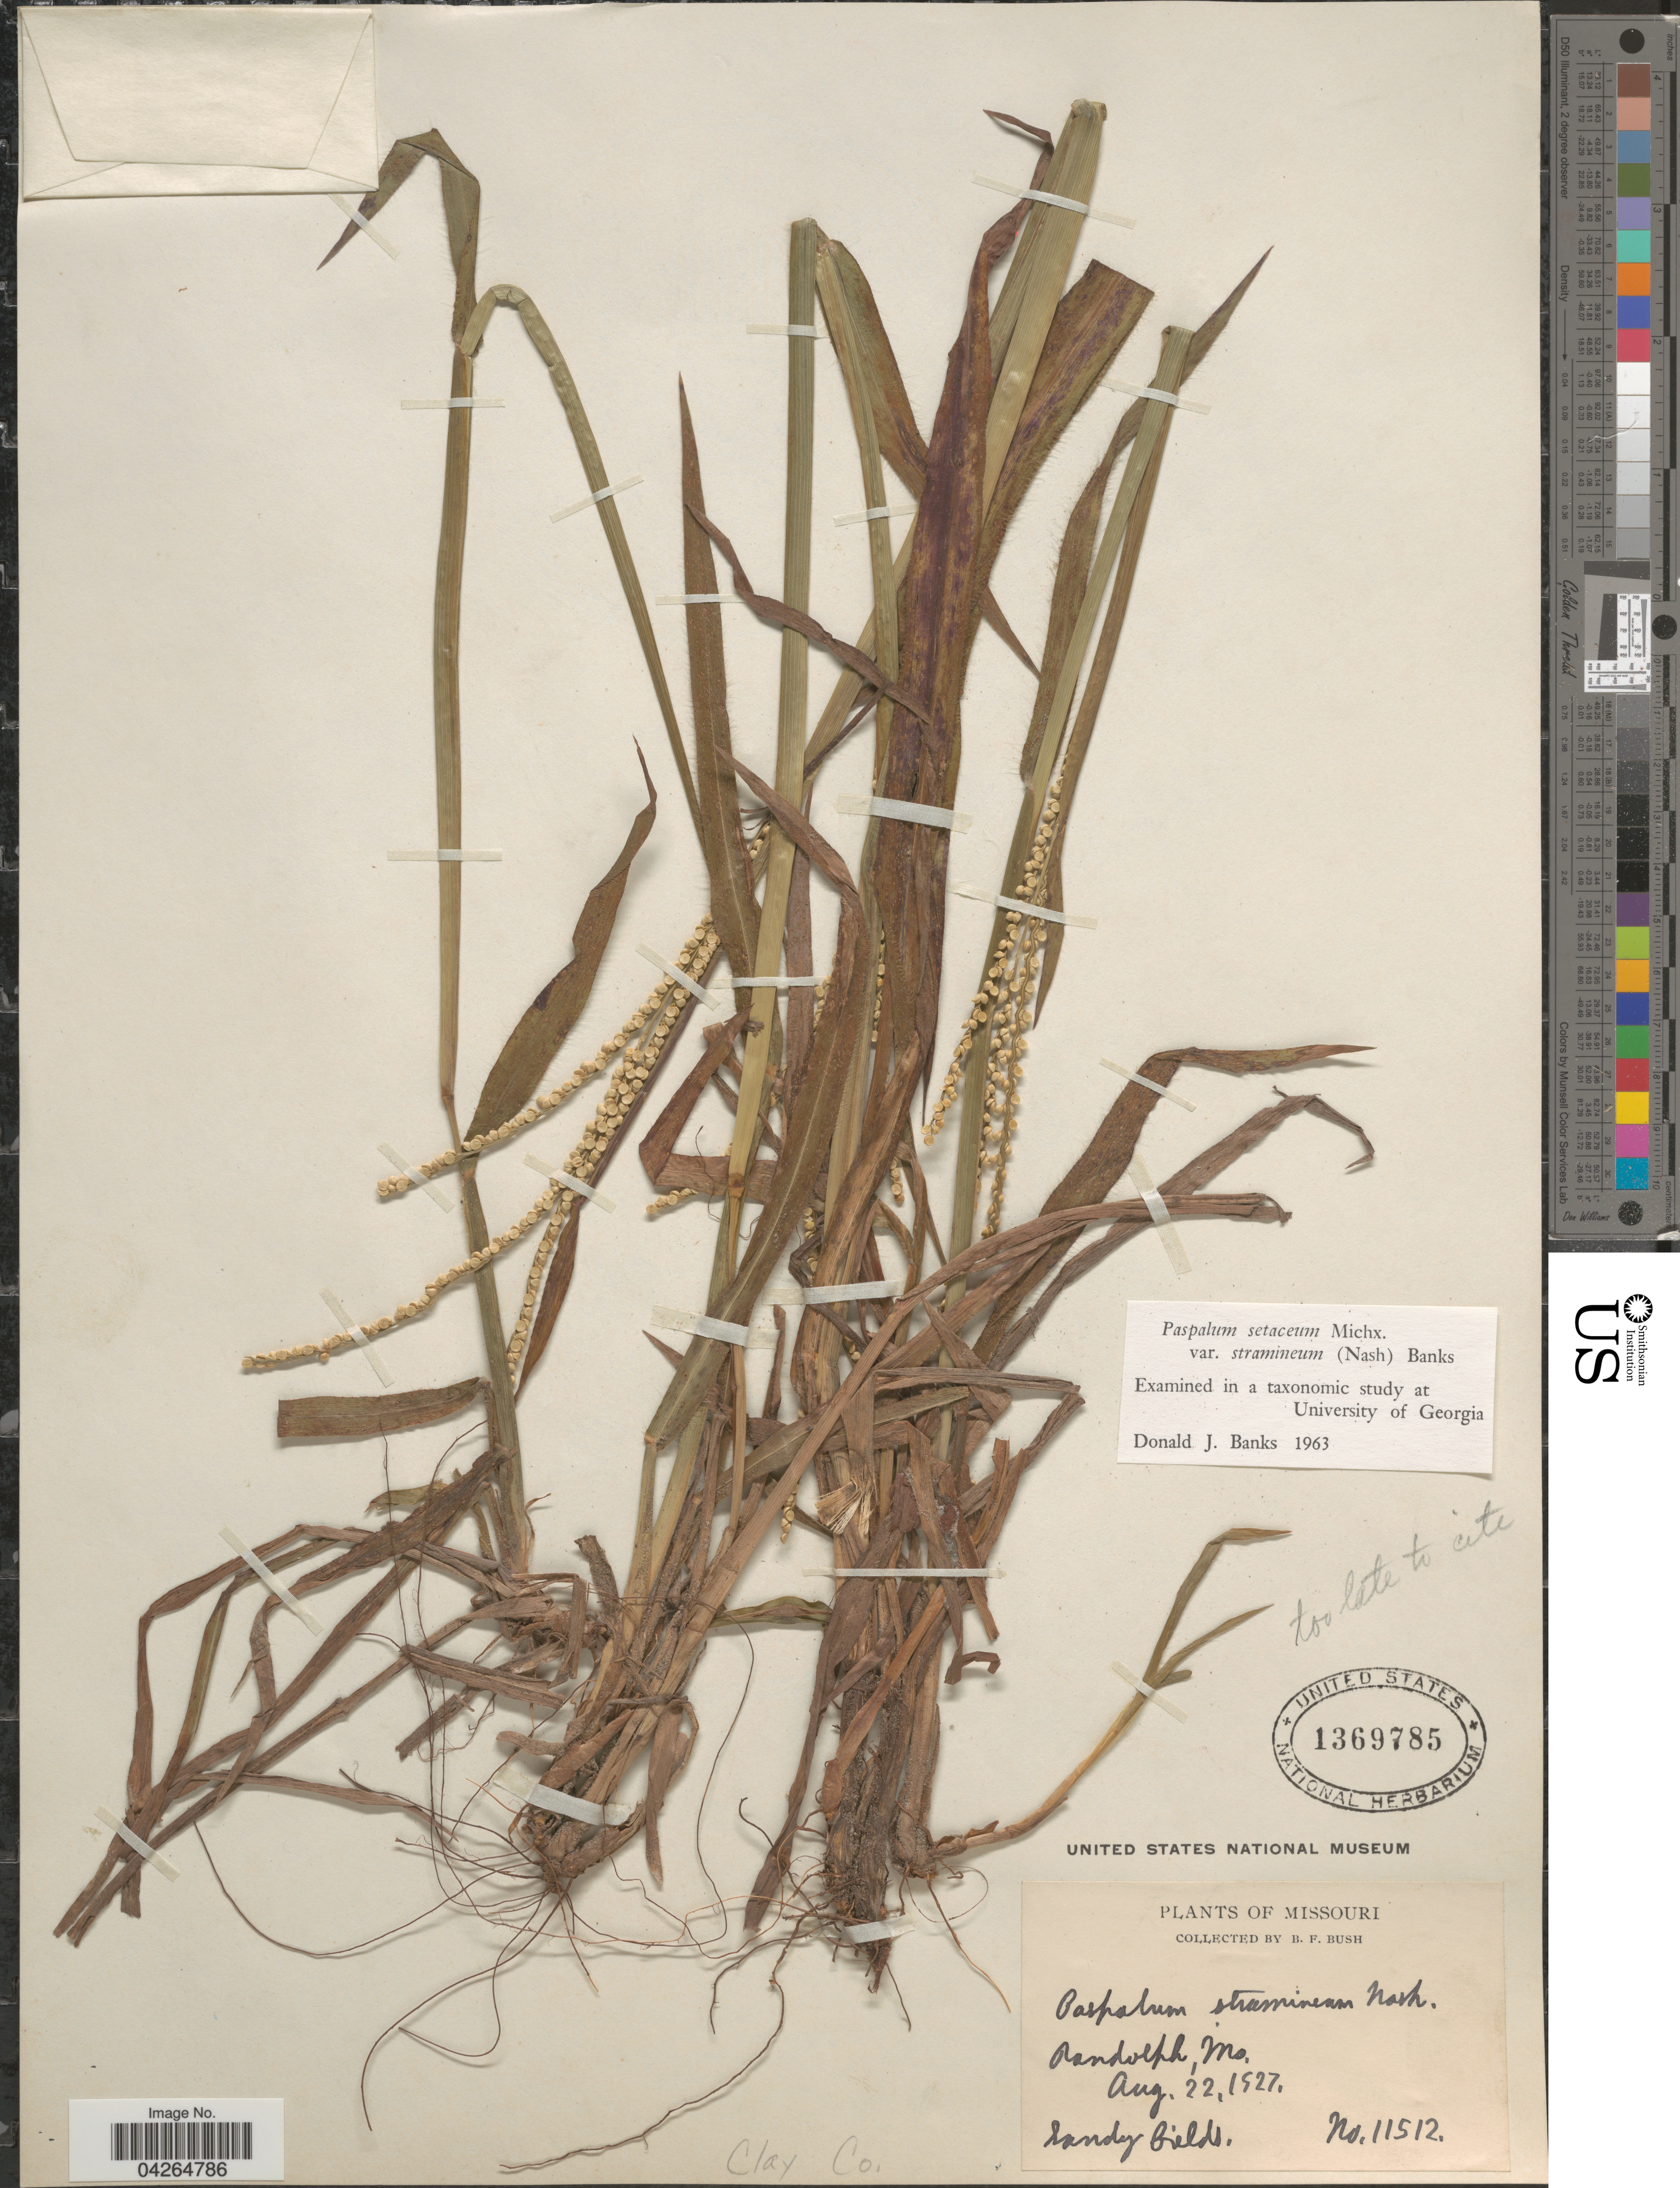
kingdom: Plantae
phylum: Tracheophyta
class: Liliopsida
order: Poales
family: Poaceae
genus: Paspalum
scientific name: Paspalum setaceum var. stramineum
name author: (Nash) D.J. Banks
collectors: B. F. Bush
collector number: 11512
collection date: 1927-08-22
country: United States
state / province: Missouri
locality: Randolph. Clay Co.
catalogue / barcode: US 1369785